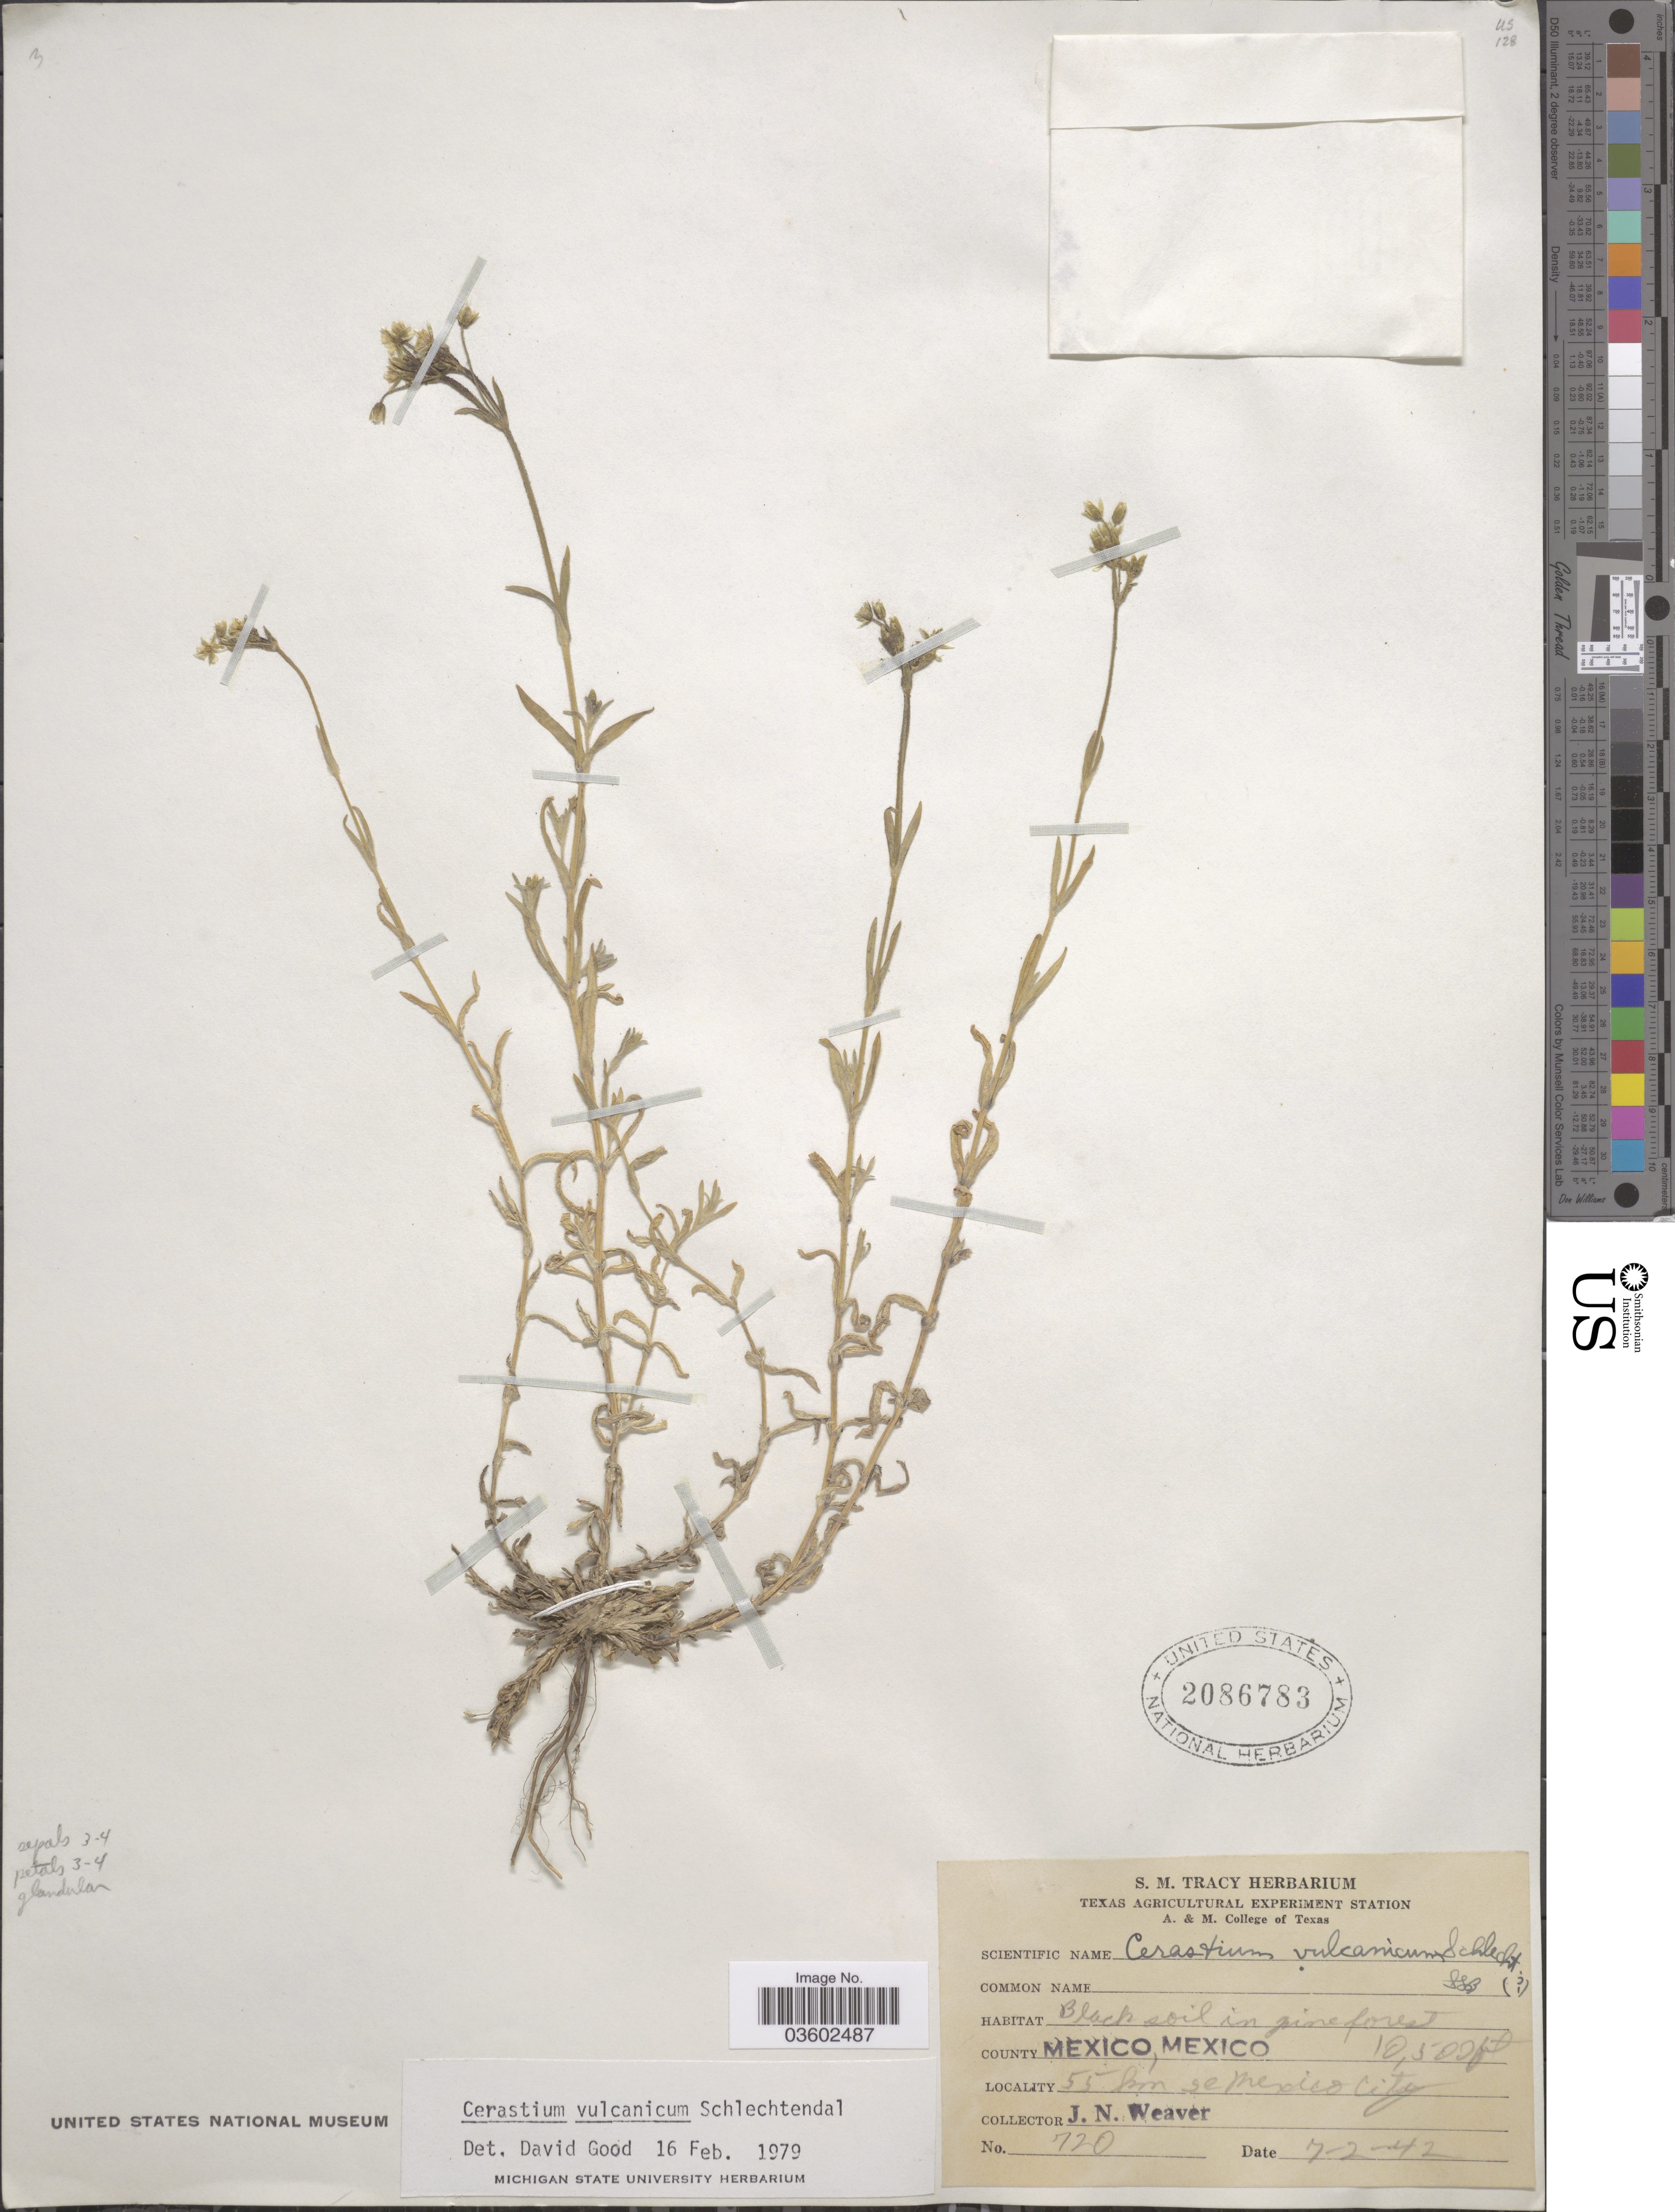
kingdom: Plantae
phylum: Tracheophyta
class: Magnoliopsida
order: Caryophyllales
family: Caryophyllaceae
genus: Cerastium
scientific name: Cerastium vulcanicum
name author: Schltdl.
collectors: J. N. Weaver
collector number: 720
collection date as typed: Transcribed d/m/y: 7/2/42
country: Mexico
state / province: México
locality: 55 km se Mexico City.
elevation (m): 3200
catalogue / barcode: US 2086783